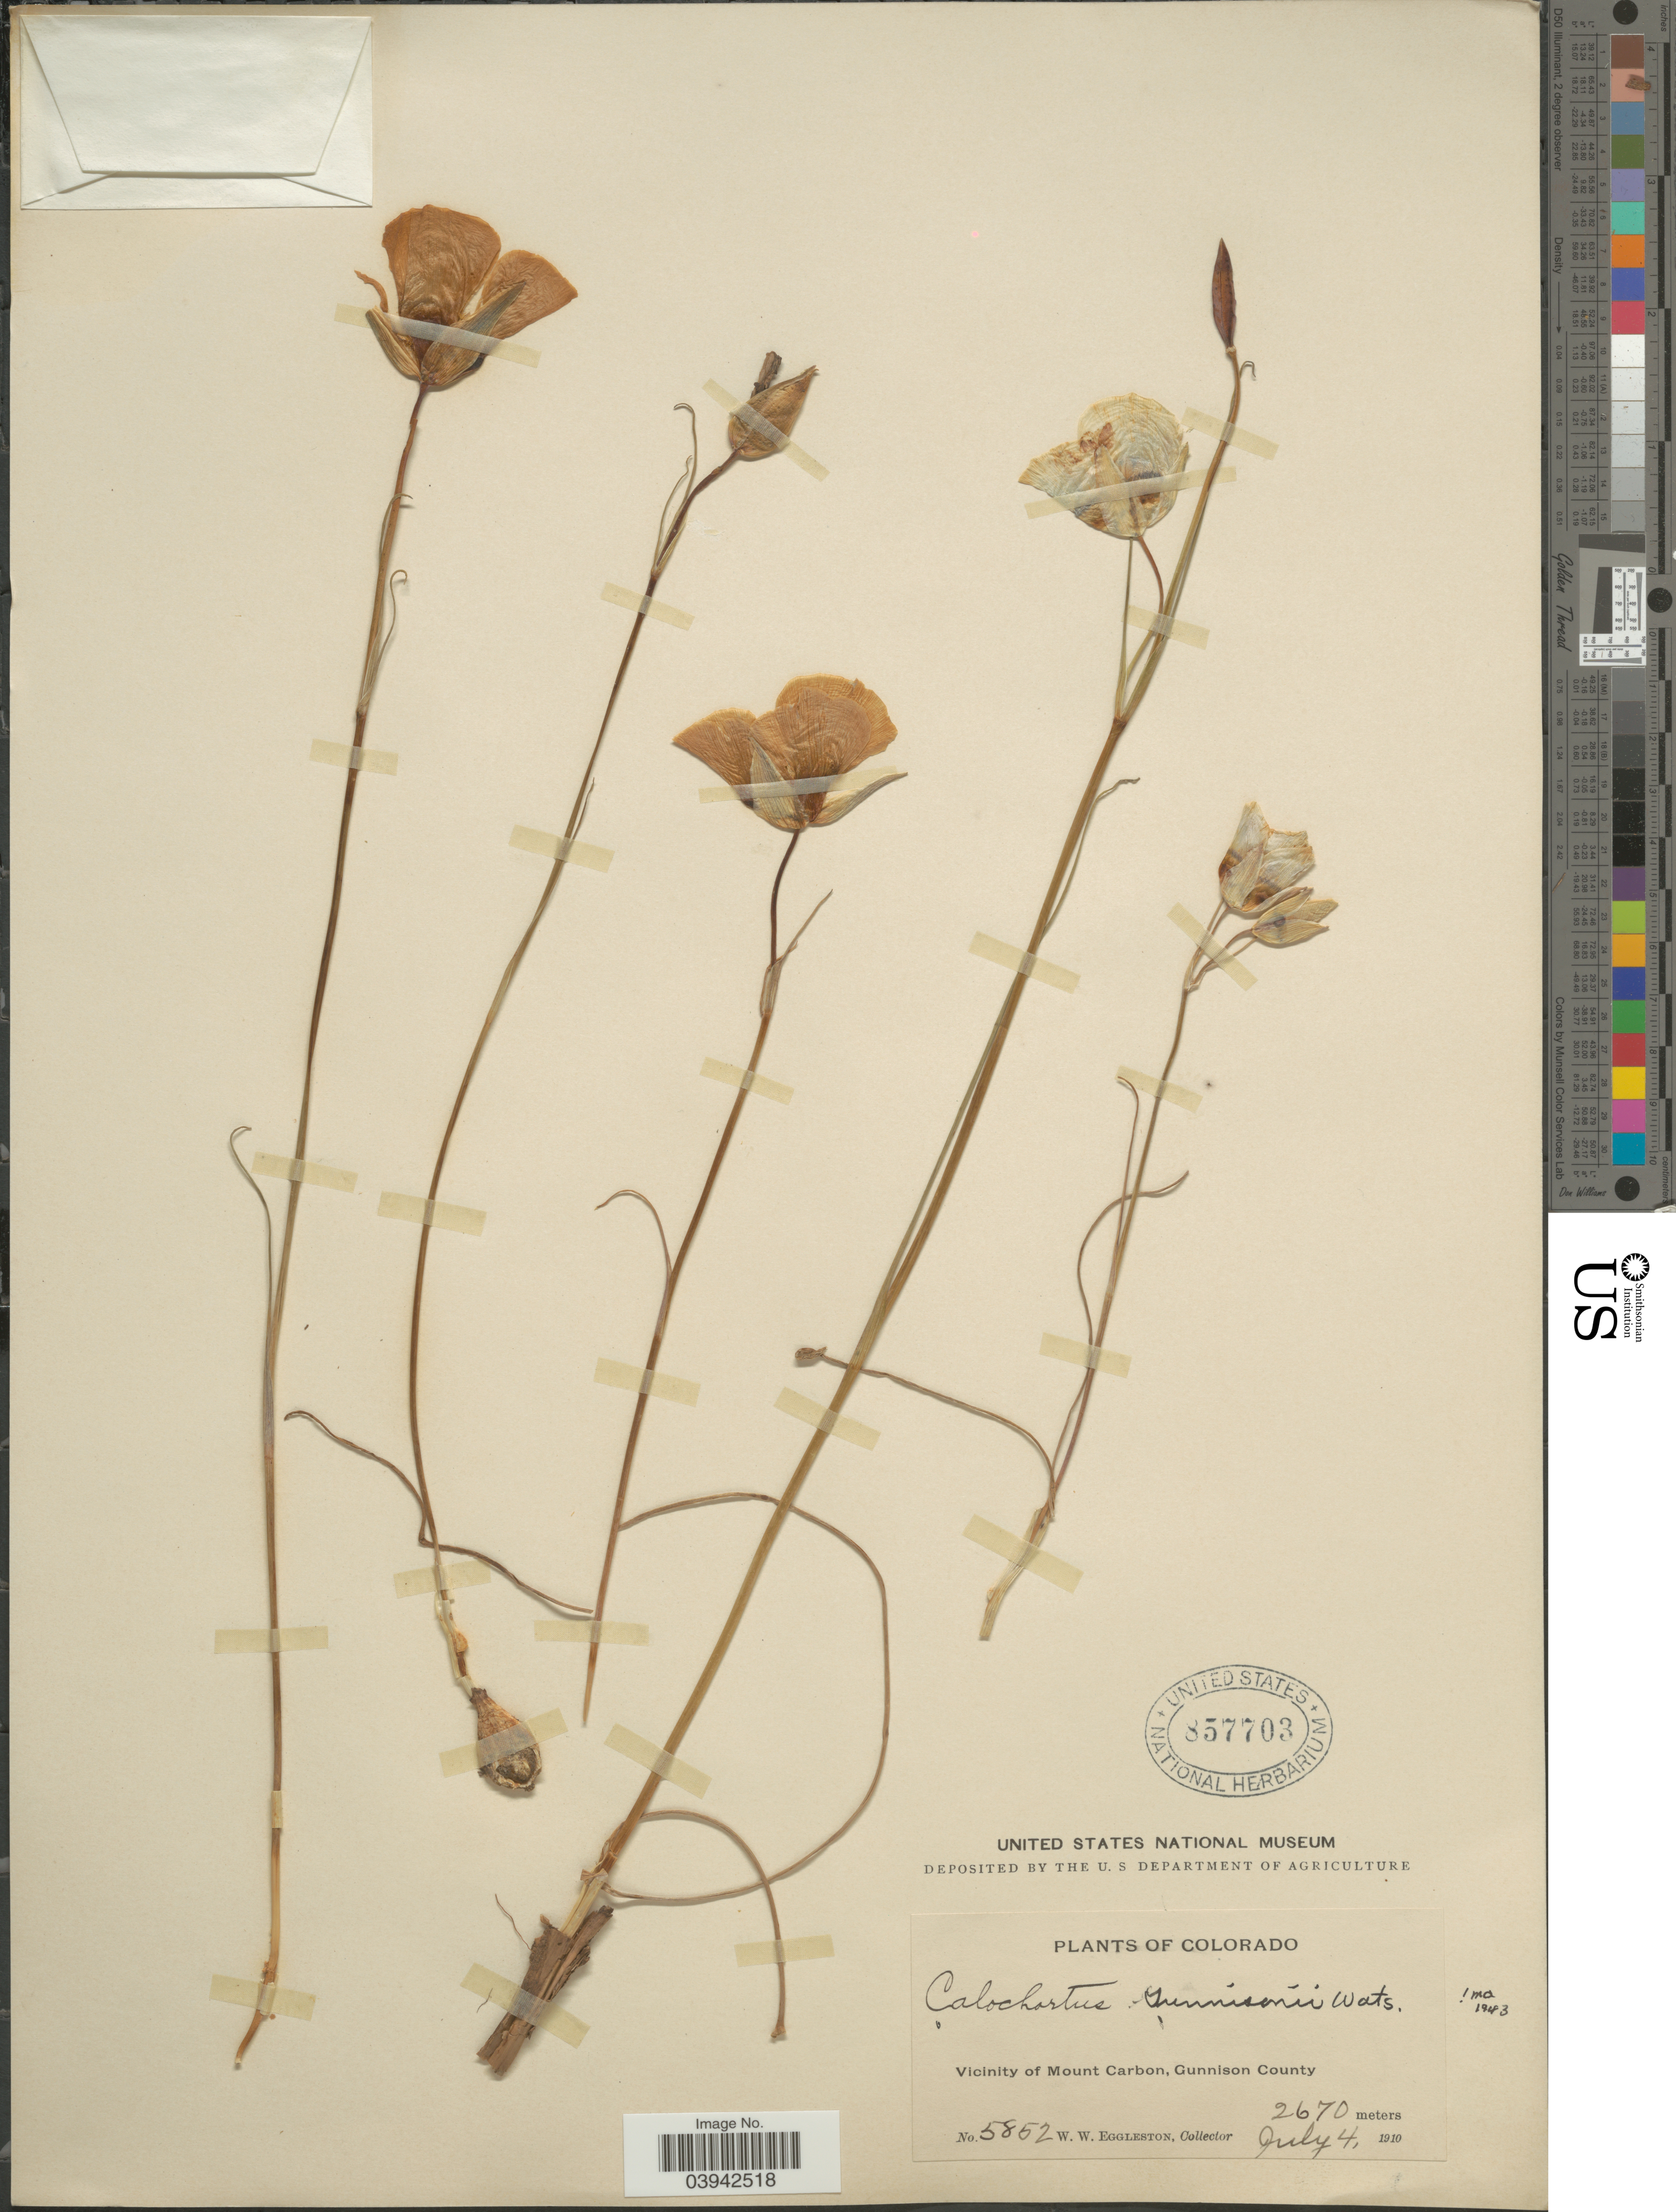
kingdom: Plantae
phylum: Tracheophyta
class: Liliopsida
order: Liliales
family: Liliaceae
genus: Calochortus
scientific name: Calochortus gunnisonii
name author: S. Watson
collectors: W. W. Eggleston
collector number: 5852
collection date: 1910-07-04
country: United States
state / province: Colorado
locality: Vicinity of Mount Carbon, Gunnison County.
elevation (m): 2670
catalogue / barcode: US 857703